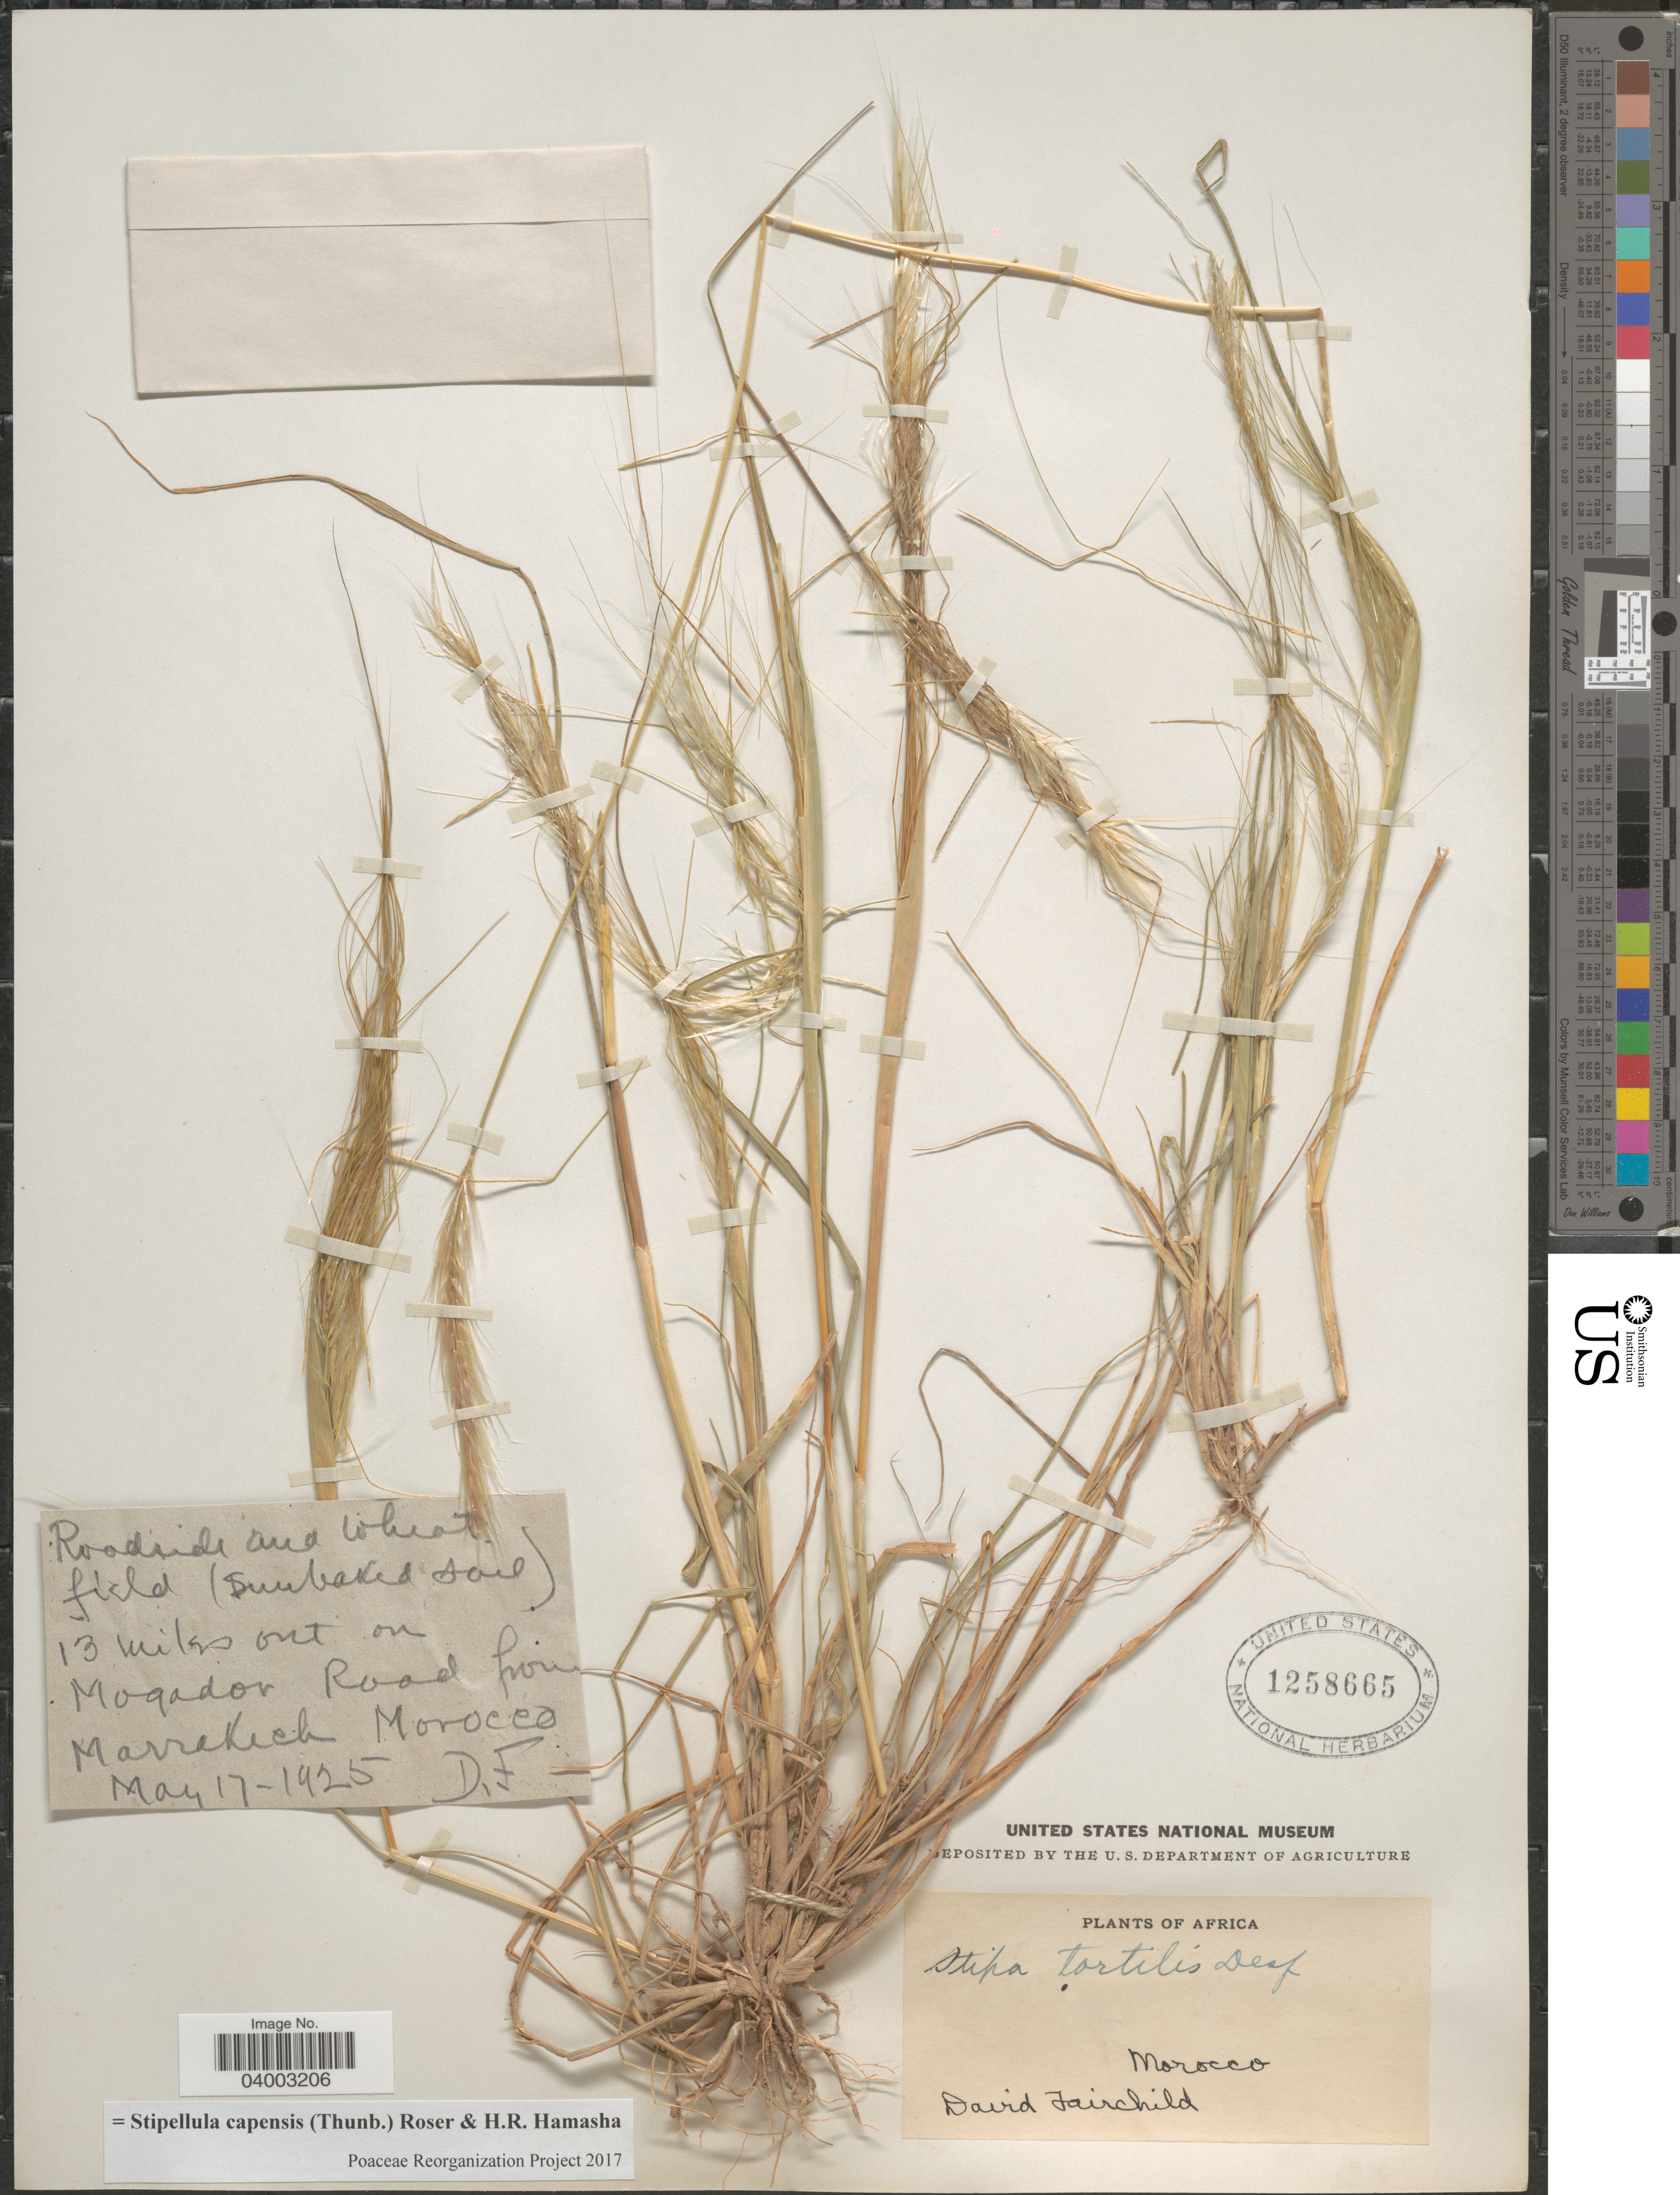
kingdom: Plantae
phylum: Tracheophyta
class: Liliopsida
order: Poales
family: Poaceae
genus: Stipellula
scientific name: Stipellula capensis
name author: (Thunb.) Röser & H. R. Hamasha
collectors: D. Fairchild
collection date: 1925-05-17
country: Morocco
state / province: Marrakech-Tensift-Al Haouz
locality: Roadside and wheat field (Sunbaked soil) 13 miles out on Moqador Road from Marrakech.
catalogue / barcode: US 1258665